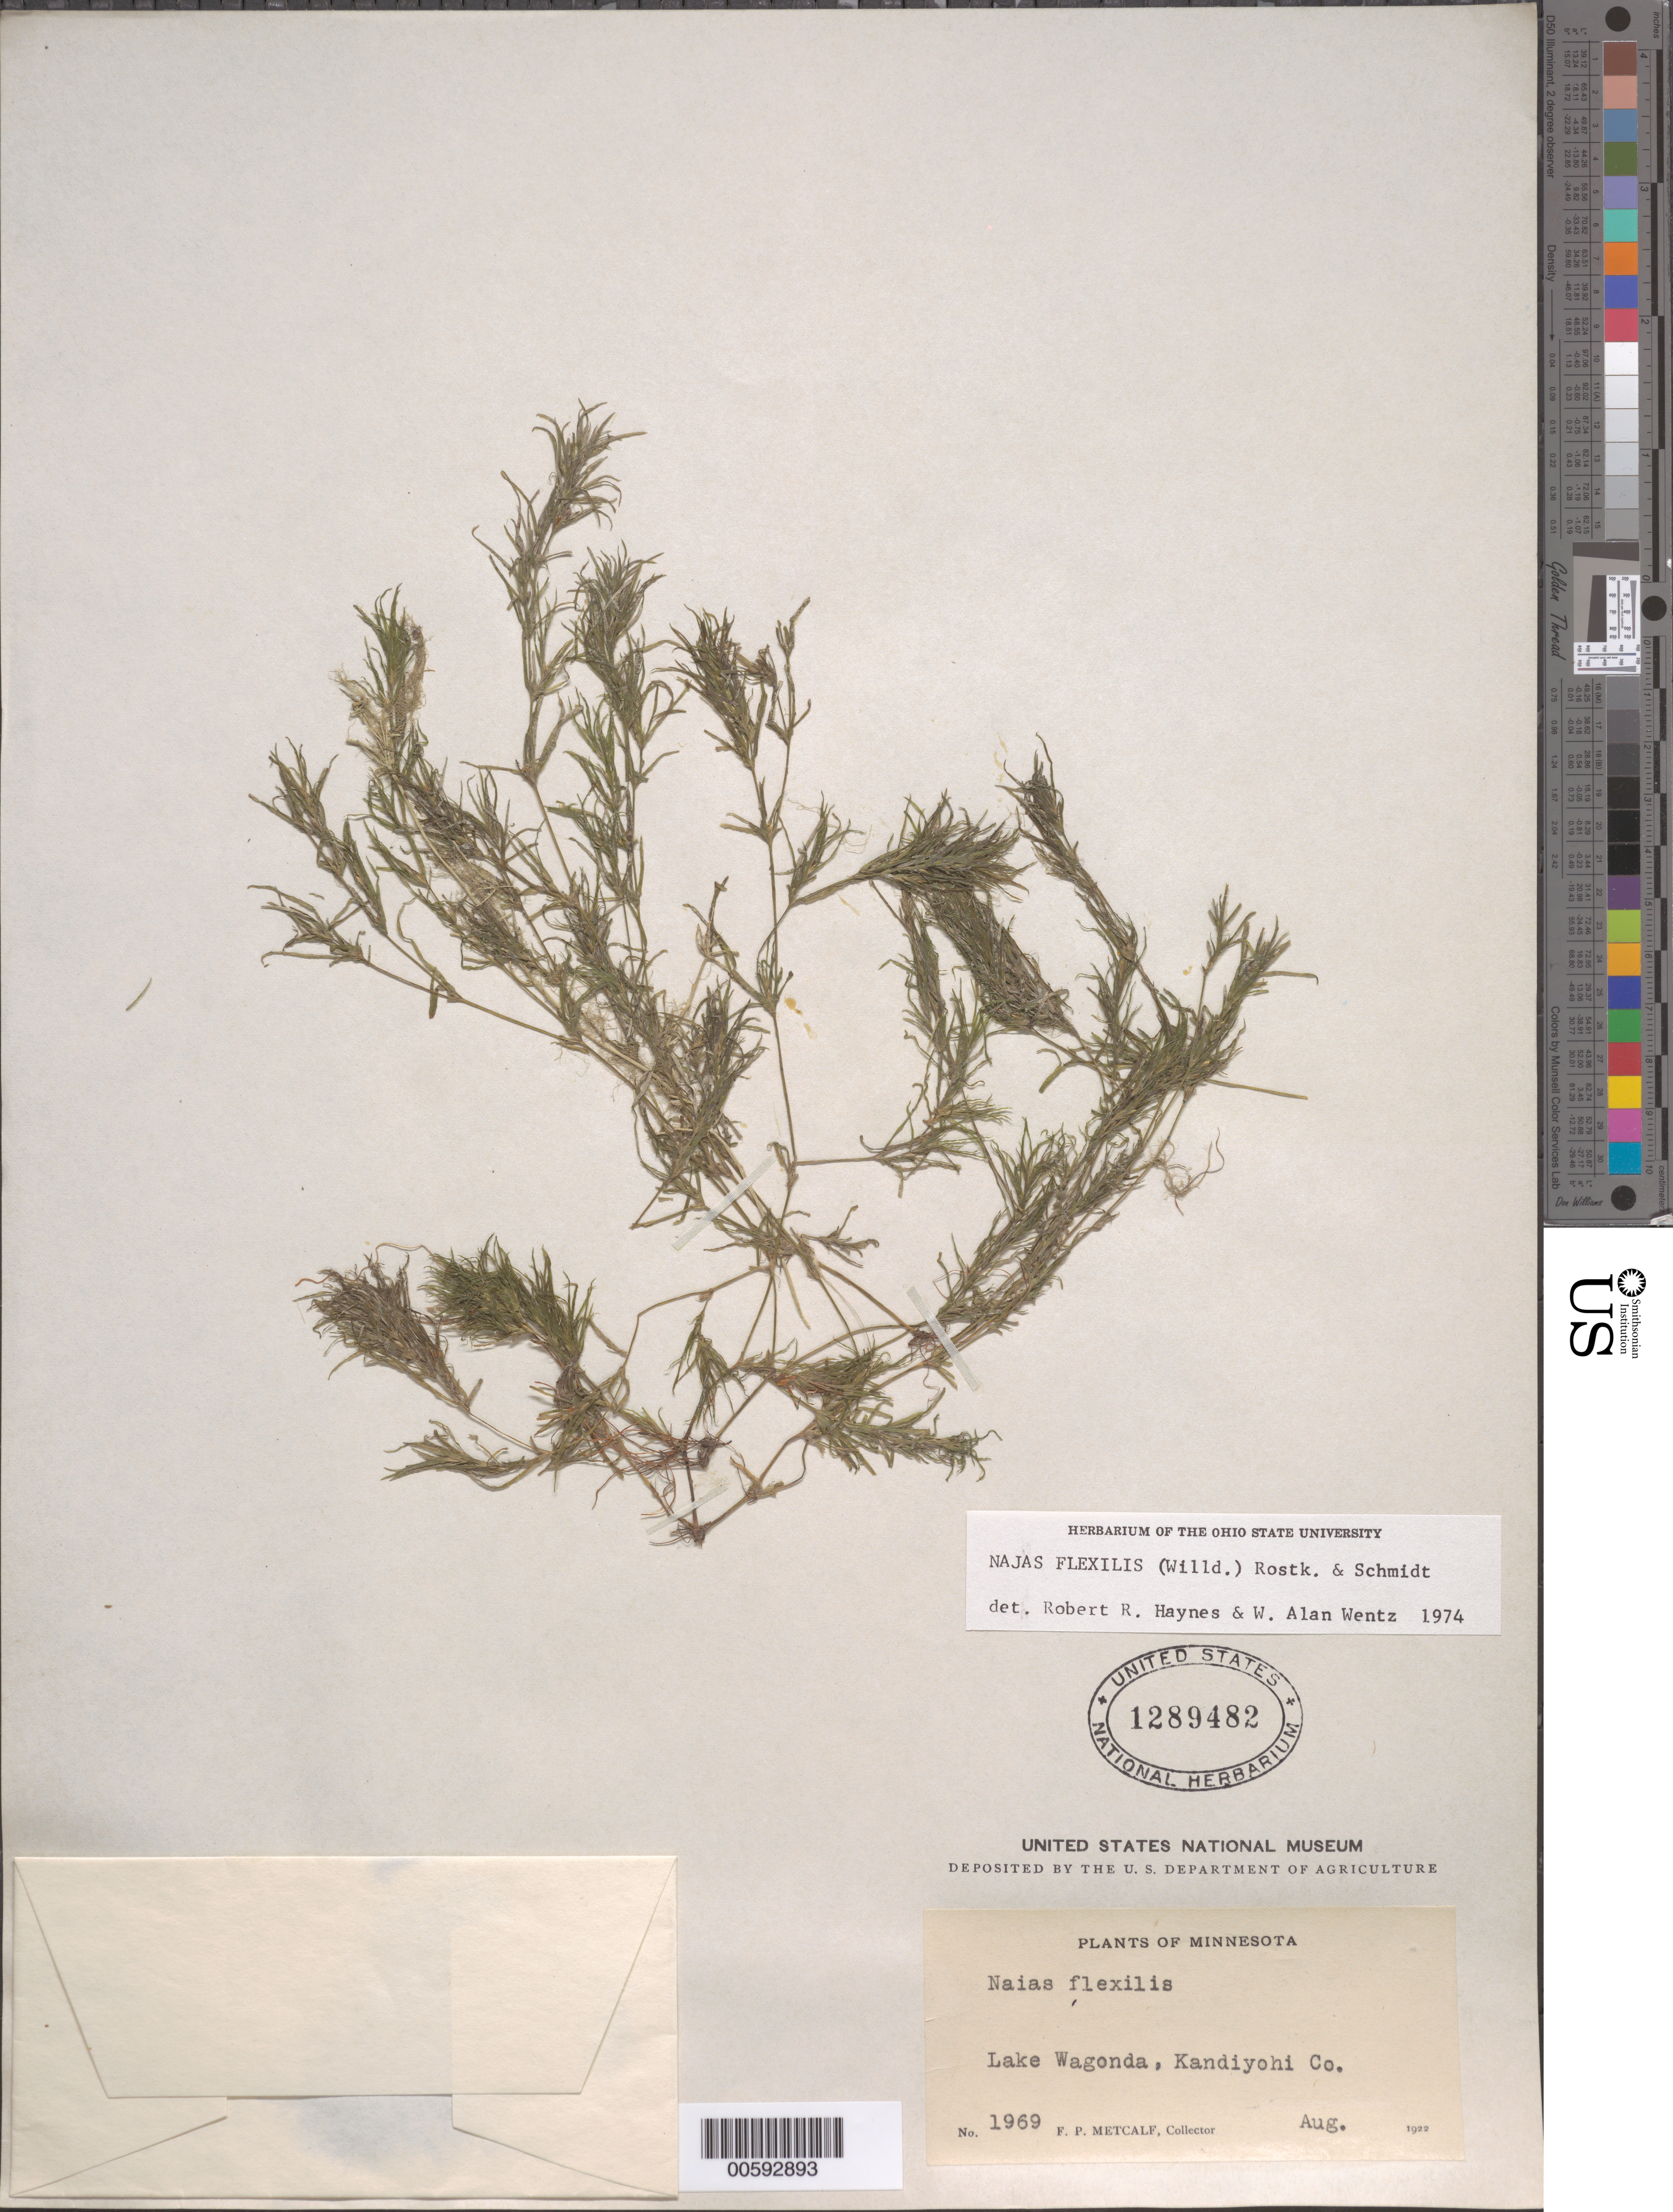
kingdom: Plantae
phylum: Tracheophyta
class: Liliopsida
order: Alismatales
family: Hydrocharitaceae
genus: Najas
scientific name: Najas flexilis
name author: (Willd.) Rostk. & Schmidt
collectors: F. P. Metcalf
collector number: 1969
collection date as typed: Aug 1922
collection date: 1922-08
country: United States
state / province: Minnesota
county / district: Kandiyohi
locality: Lake Wagonda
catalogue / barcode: US 1289482